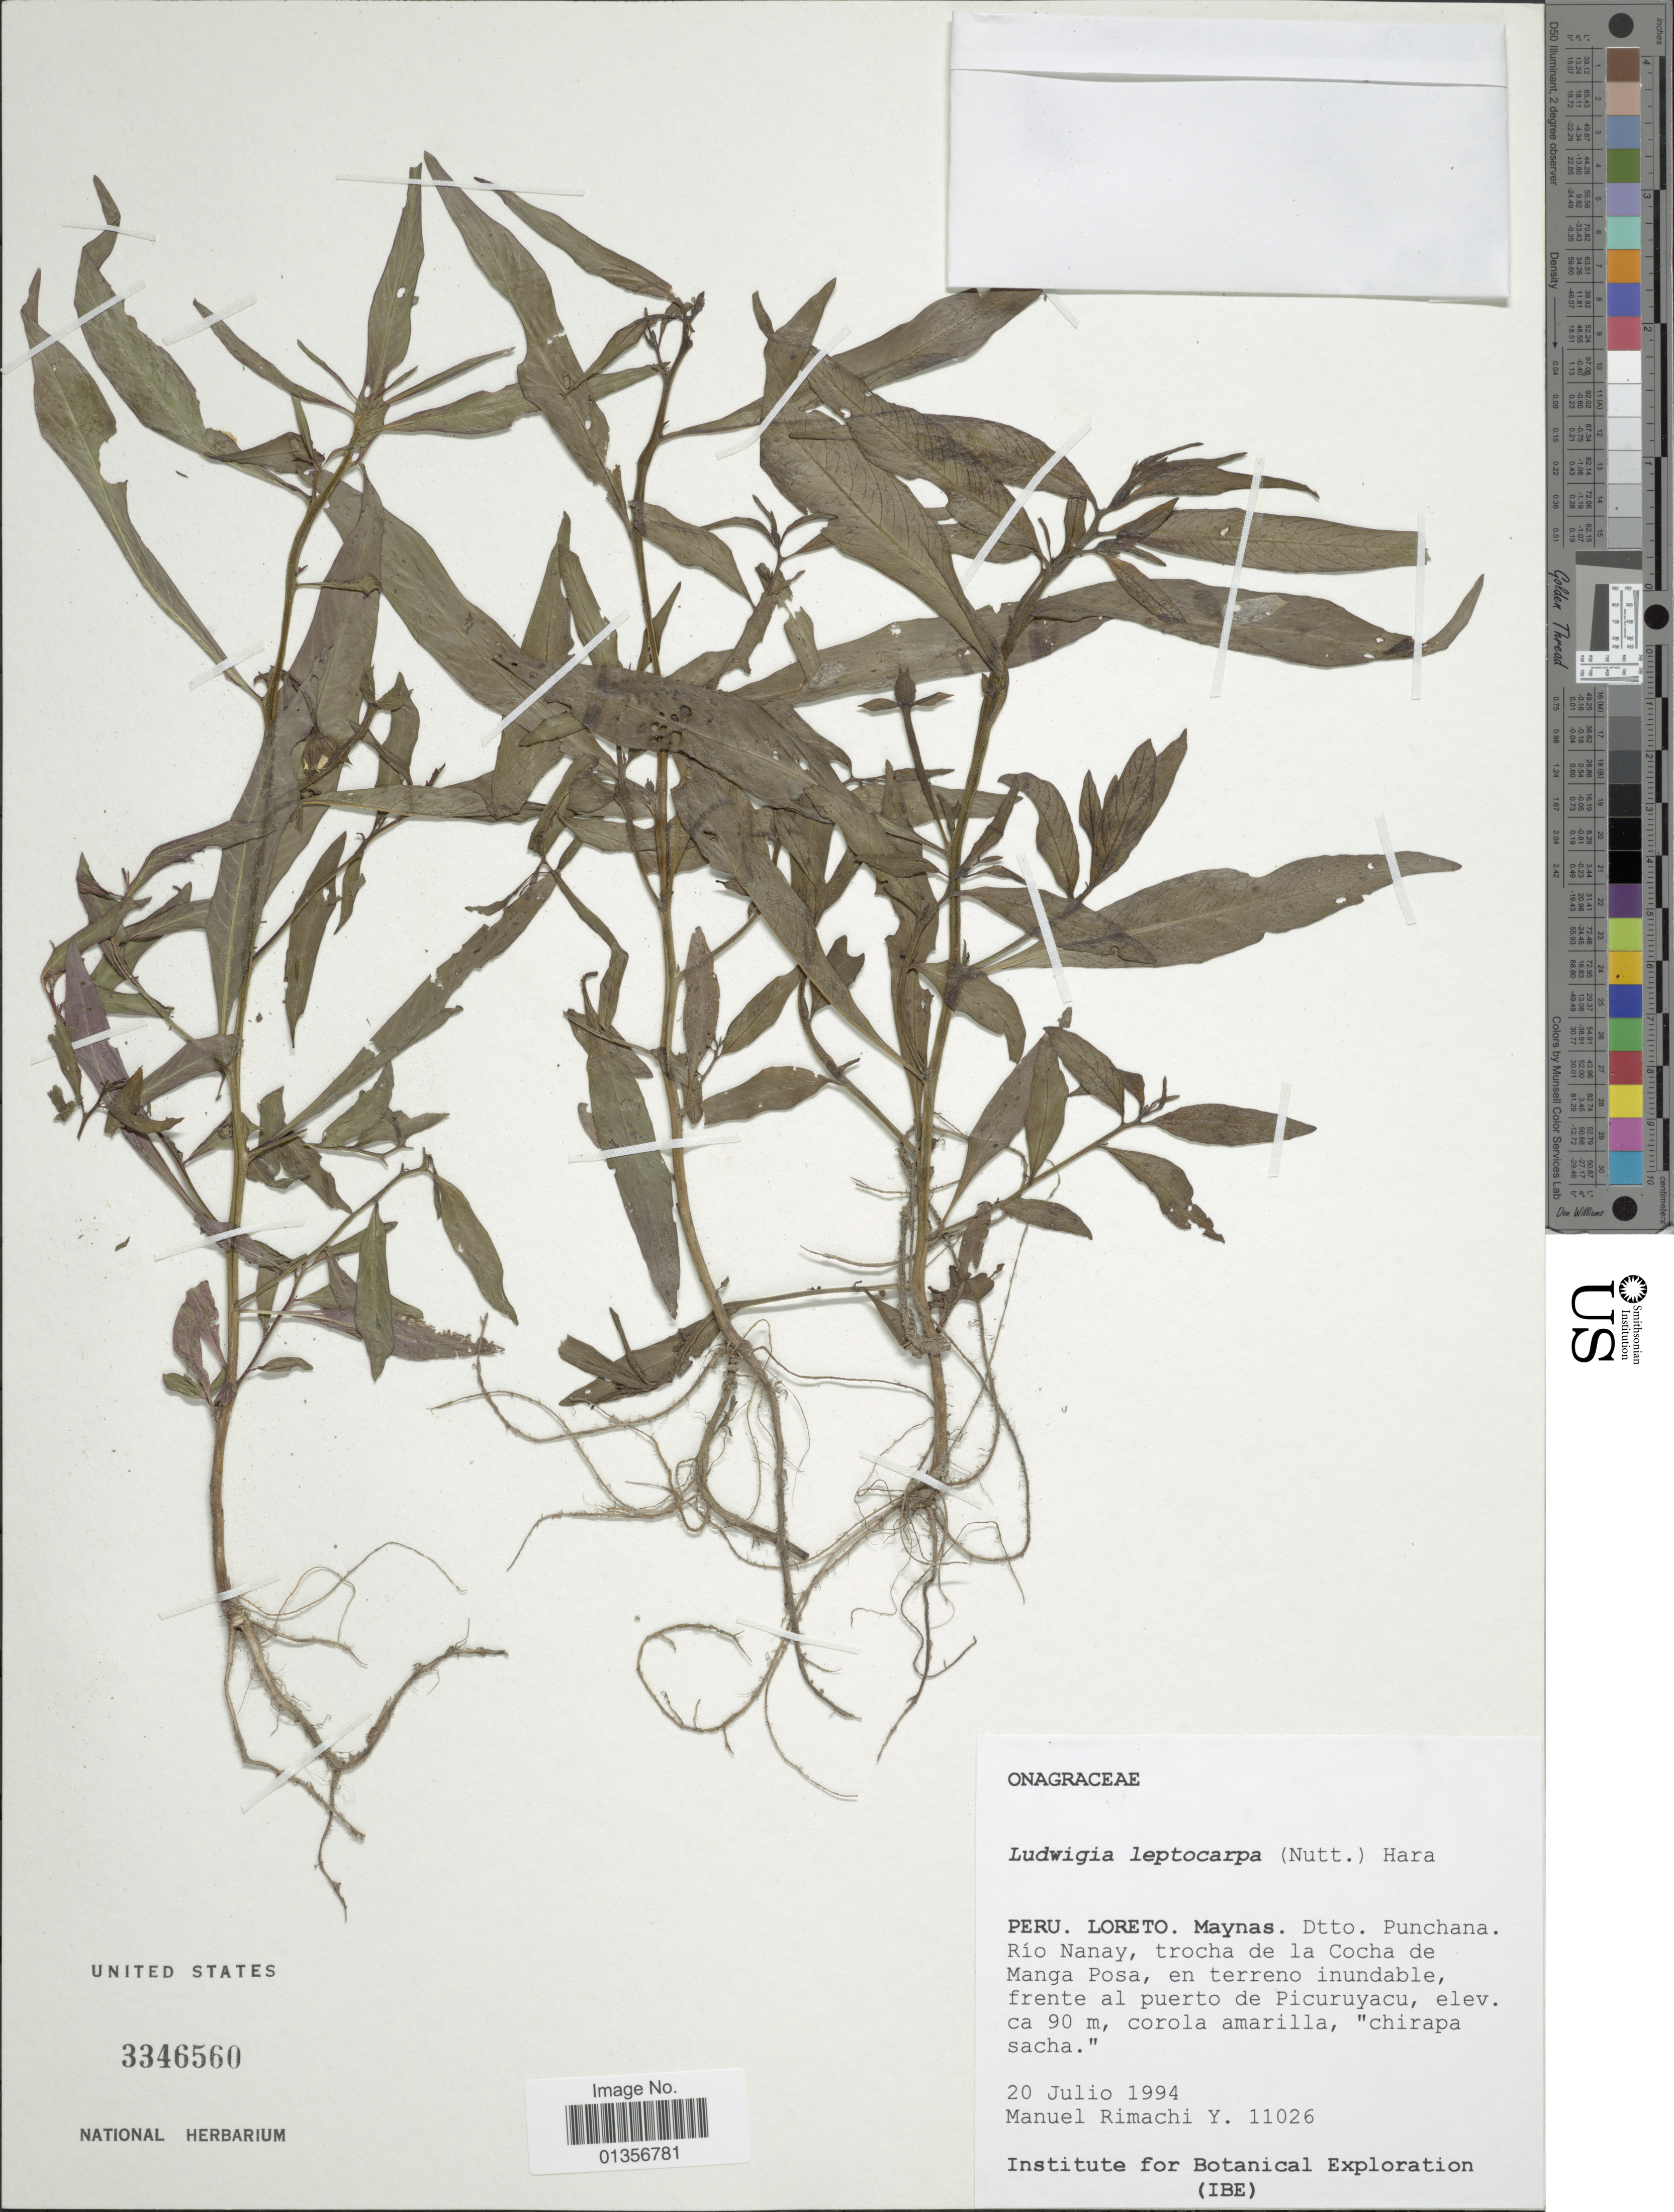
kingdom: Plantae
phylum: Tracheophyta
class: Magnoliopsida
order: Myrtales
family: Onagraceae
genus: Ludwigia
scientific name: Ludwigia leptocarpa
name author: (Nutt.) H. Hara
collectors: M. Rimachi Y.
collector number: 11026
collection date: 1994-07-20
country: Peru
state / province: Loreto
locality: Maynas. Dtto. Punchana. Río Nanay, trocha de la Cocha de Manga Posa, en terreno inundable, frente al puerto de Picuruyacu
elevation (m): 90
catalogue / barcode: US 3346560